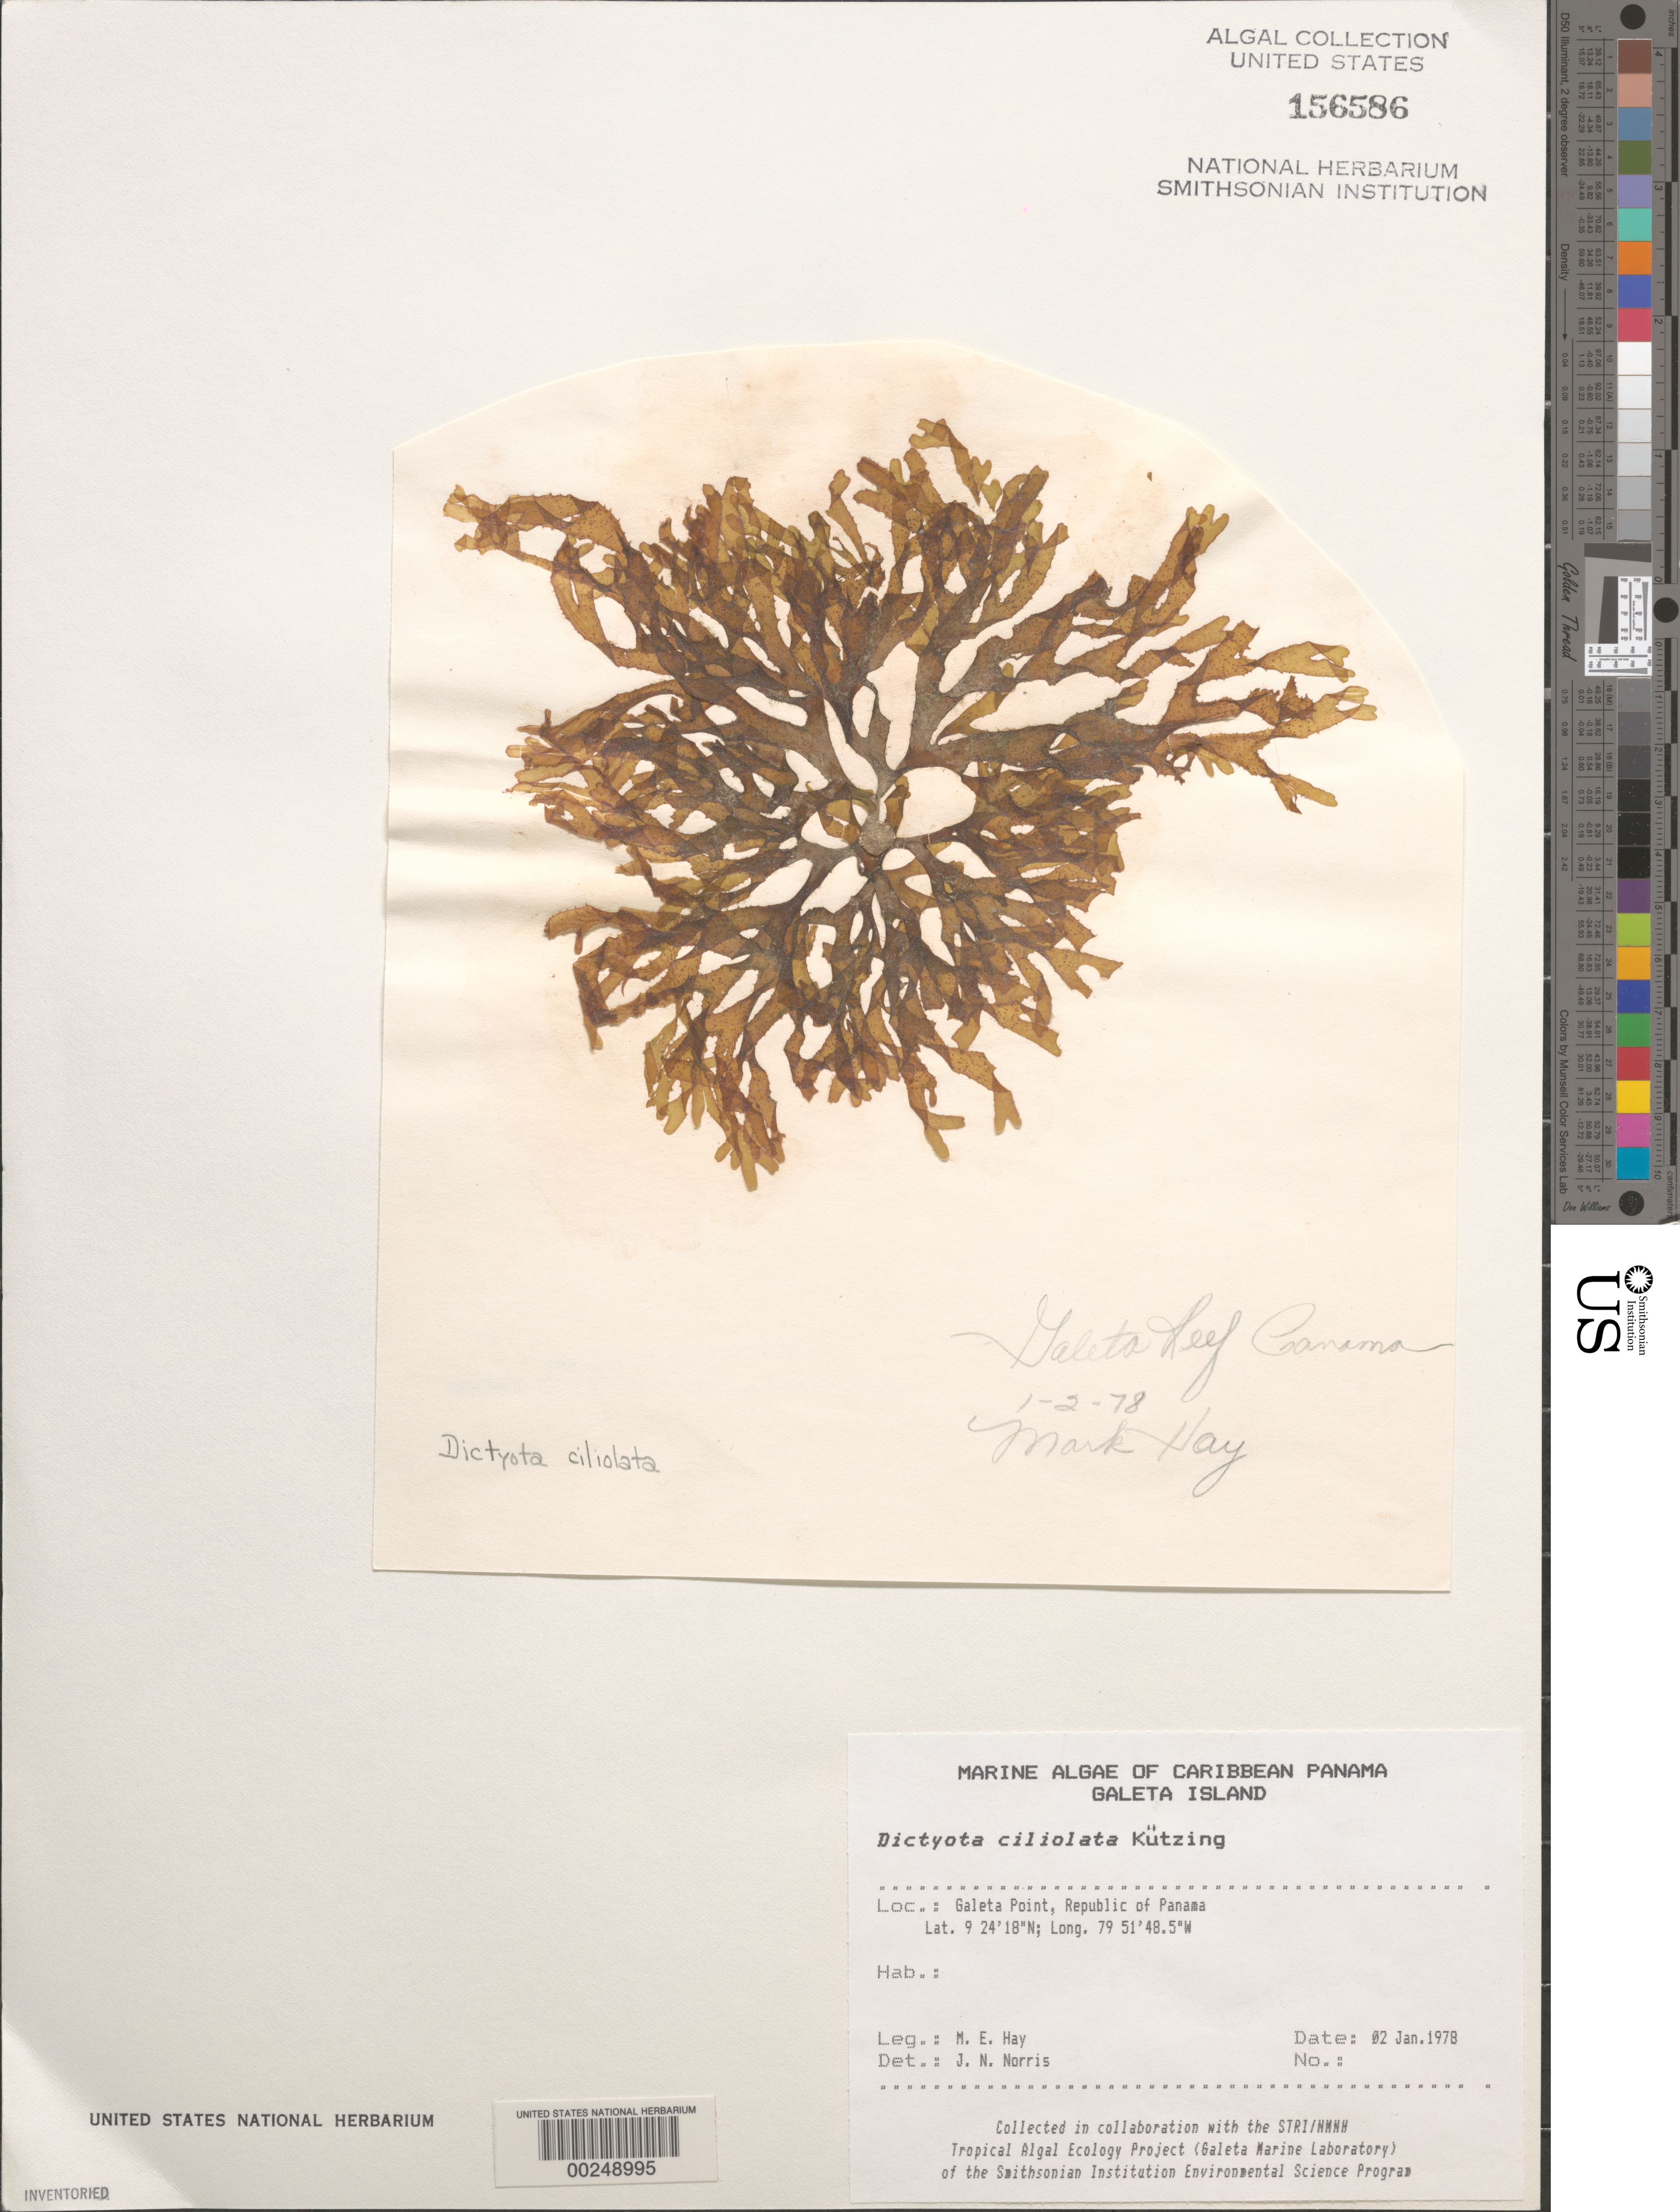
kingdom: Chromista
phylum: Ochrophyta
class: Phaeophyceae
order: Dictyotales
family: Dictyotaceae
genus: Dictyota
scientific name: Dictyota ciliolata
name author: Sond. ex Kütz.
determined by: Norris, James N.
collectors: M. E. Hay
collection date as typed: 02 Jan 1978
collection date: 1978-01-02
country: Panama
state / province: Colón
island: Galeta Island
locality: Galeta Point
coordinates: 9 24' 18" N, 79 51' 48.5" W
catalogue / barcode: US 156586